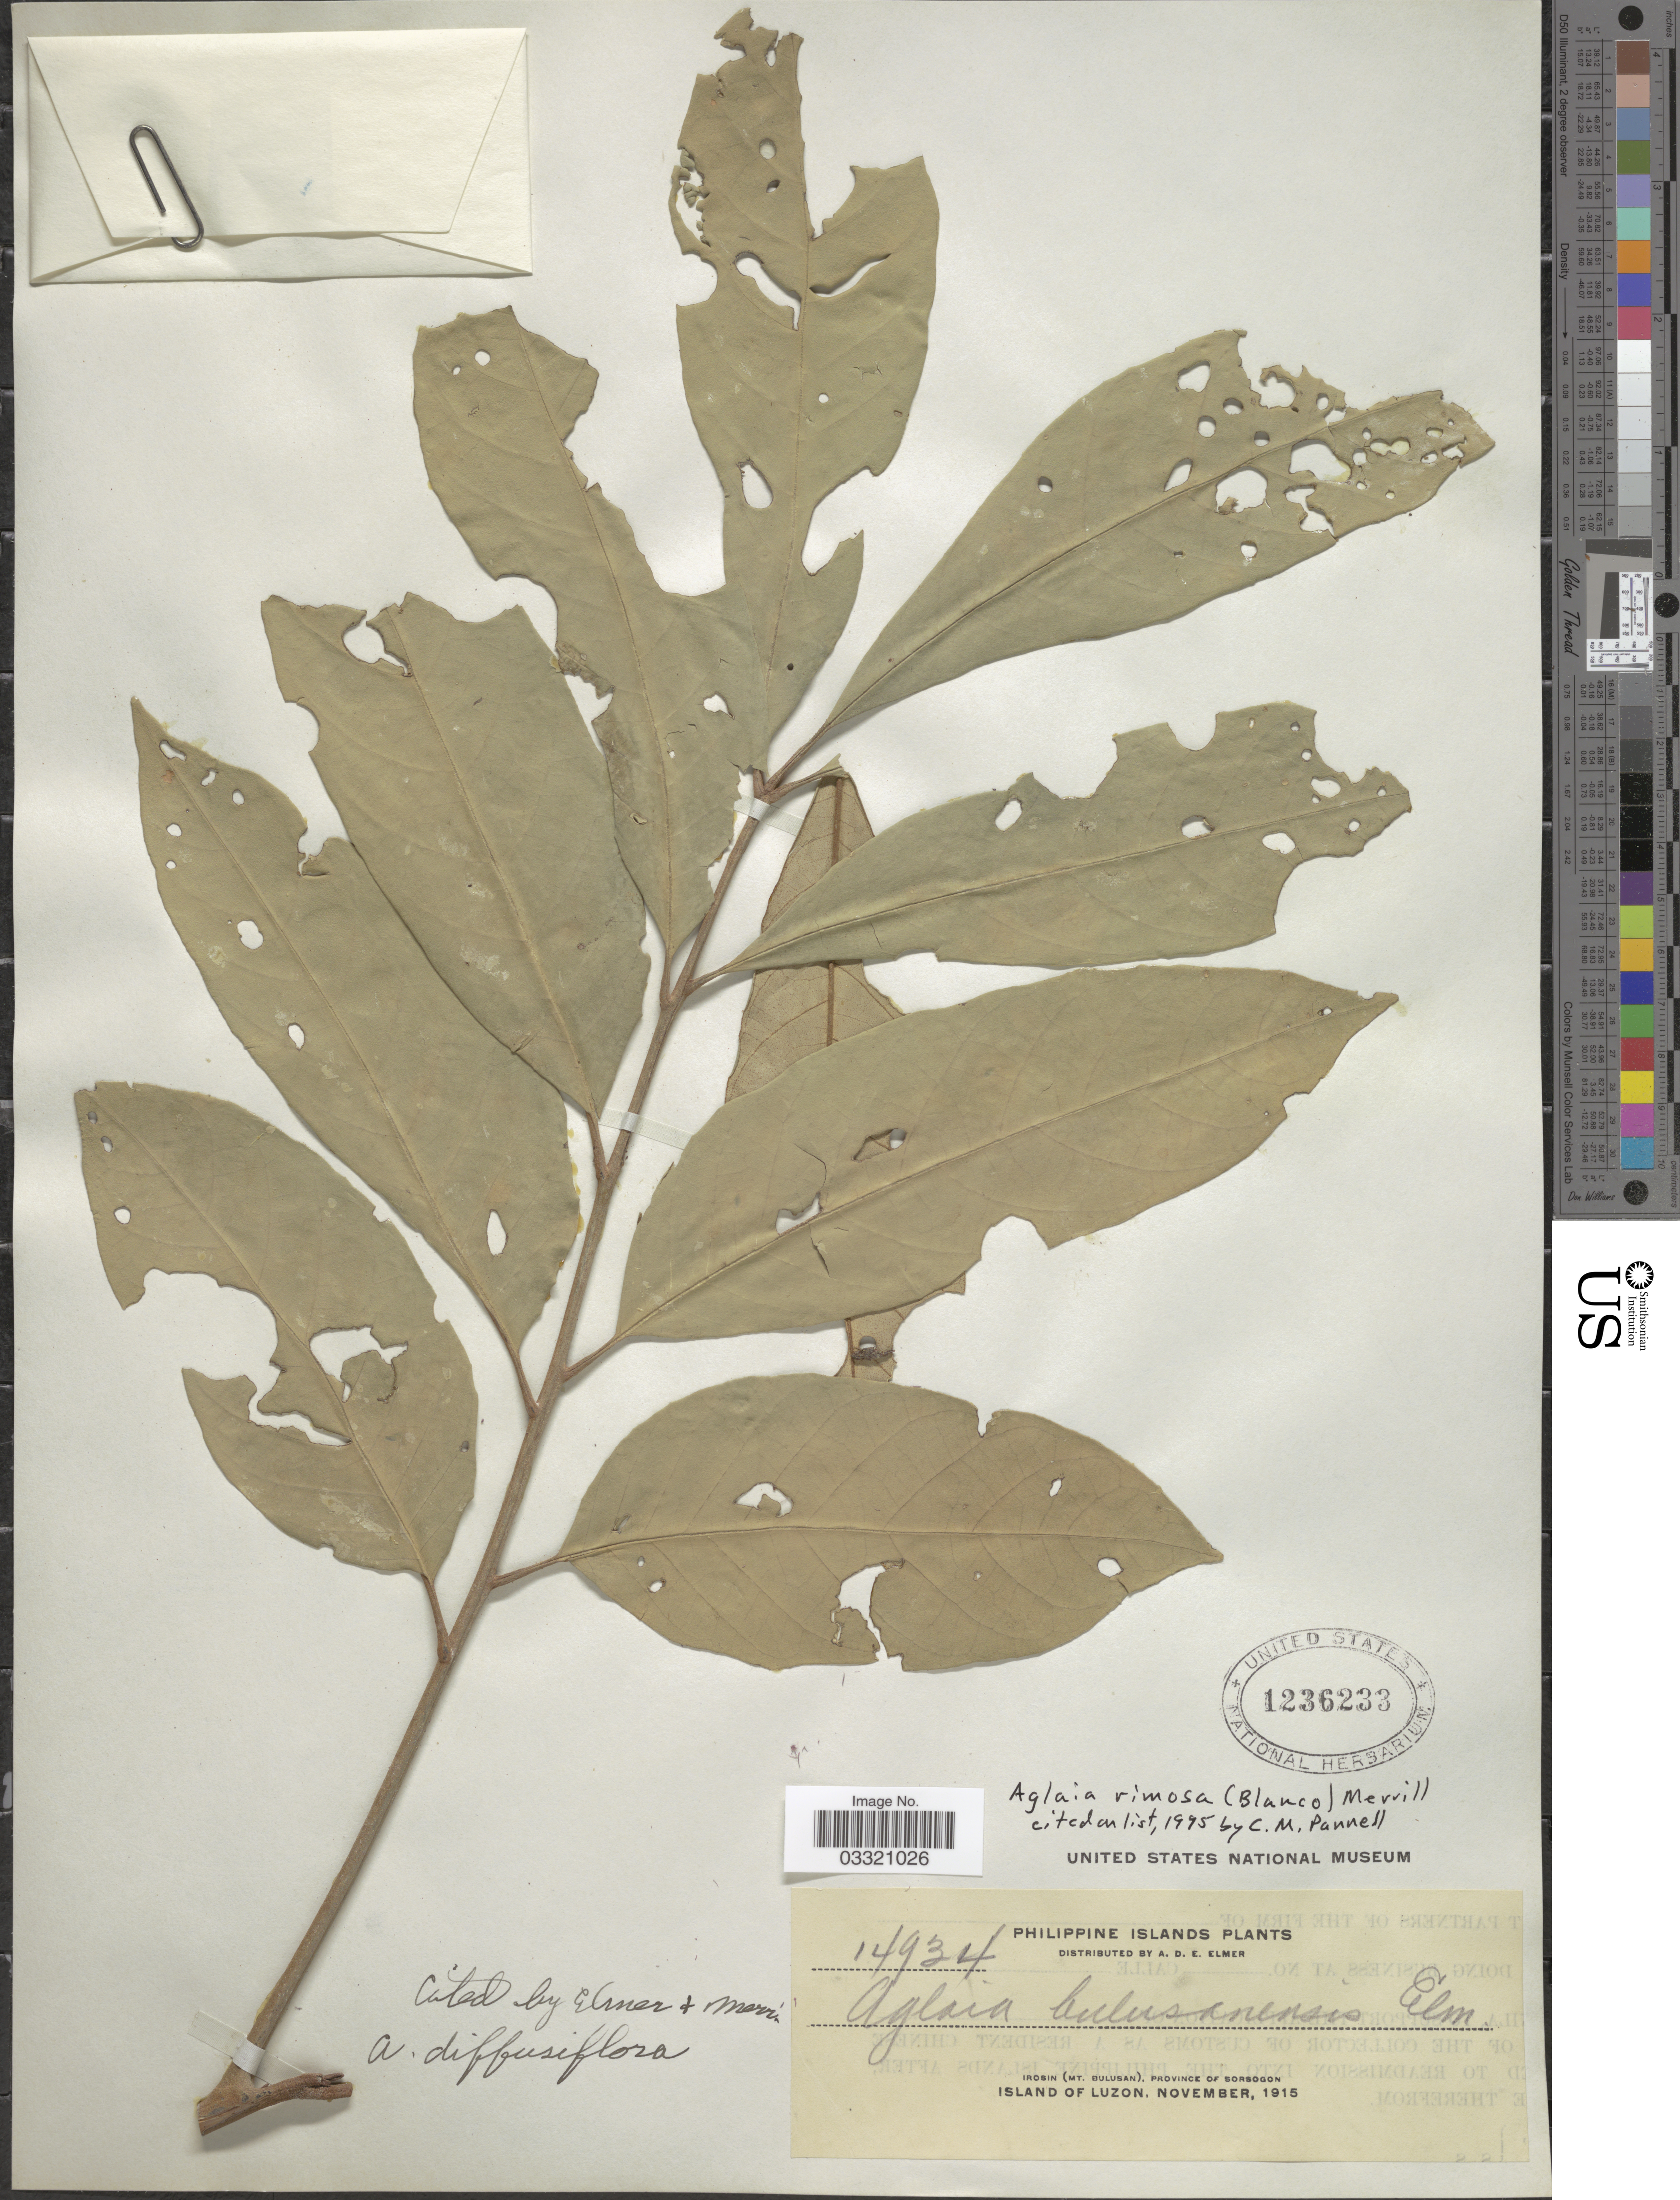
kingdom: Plantae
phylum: Tracheophyta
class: Magnoliopsida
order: Sapindales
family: Meliaceae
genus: Aglaia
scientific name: Aglaia rimosa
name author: (Blanco) Merr.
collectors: A. D. E. Elmer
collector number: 14934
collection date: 1915-11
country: Philippines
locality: Irosin (Mt. Bulusan), Province of Sorsogon. Island of Luzon.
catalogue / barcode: US 1236233